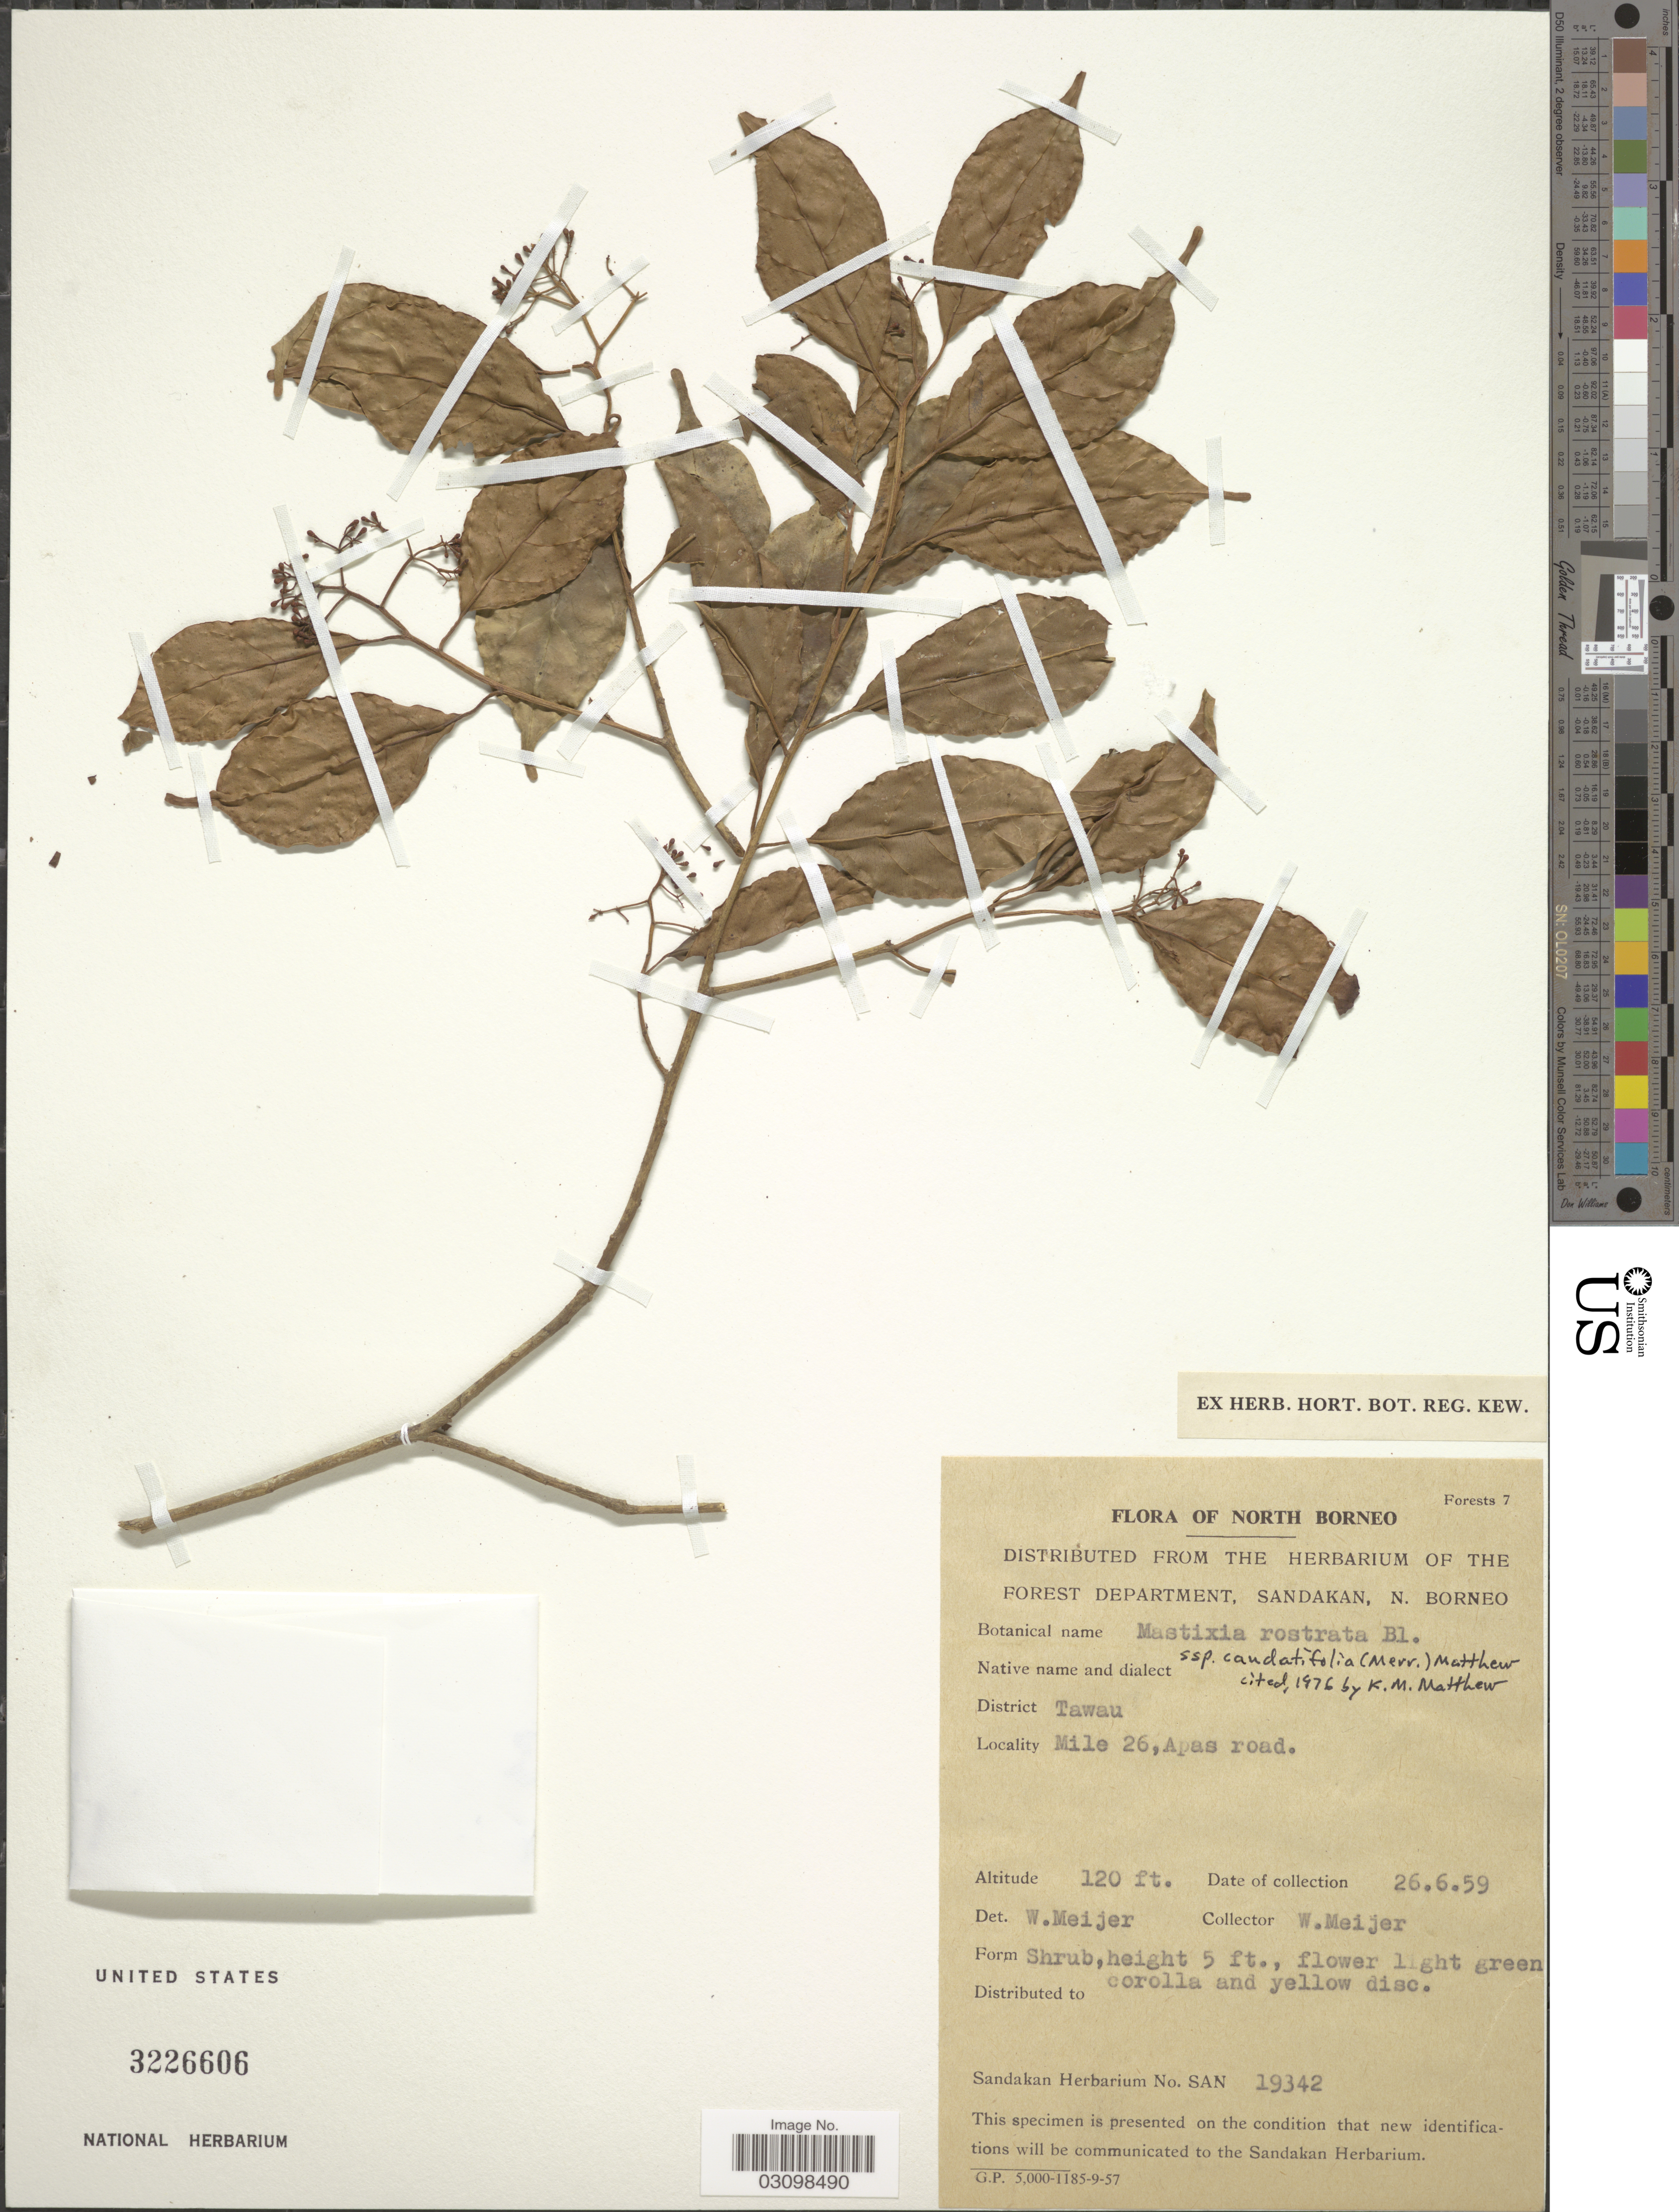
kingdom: Plantae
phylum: Tracheophyta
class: Magnoliopsida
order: Cornales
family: Nyssaceae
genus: Mastixia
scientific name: Mastixia rostrata subsp. caudatifolia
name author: (Merr.) K.M. Matthew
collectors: W. Meijer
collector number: SAN19342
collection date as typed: Transcribed d/m/y: 26/6/59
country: Malaysia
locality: North Borneo, District Tawau, Mile 26, Apas road.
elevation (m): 37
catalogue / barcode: US 3226606